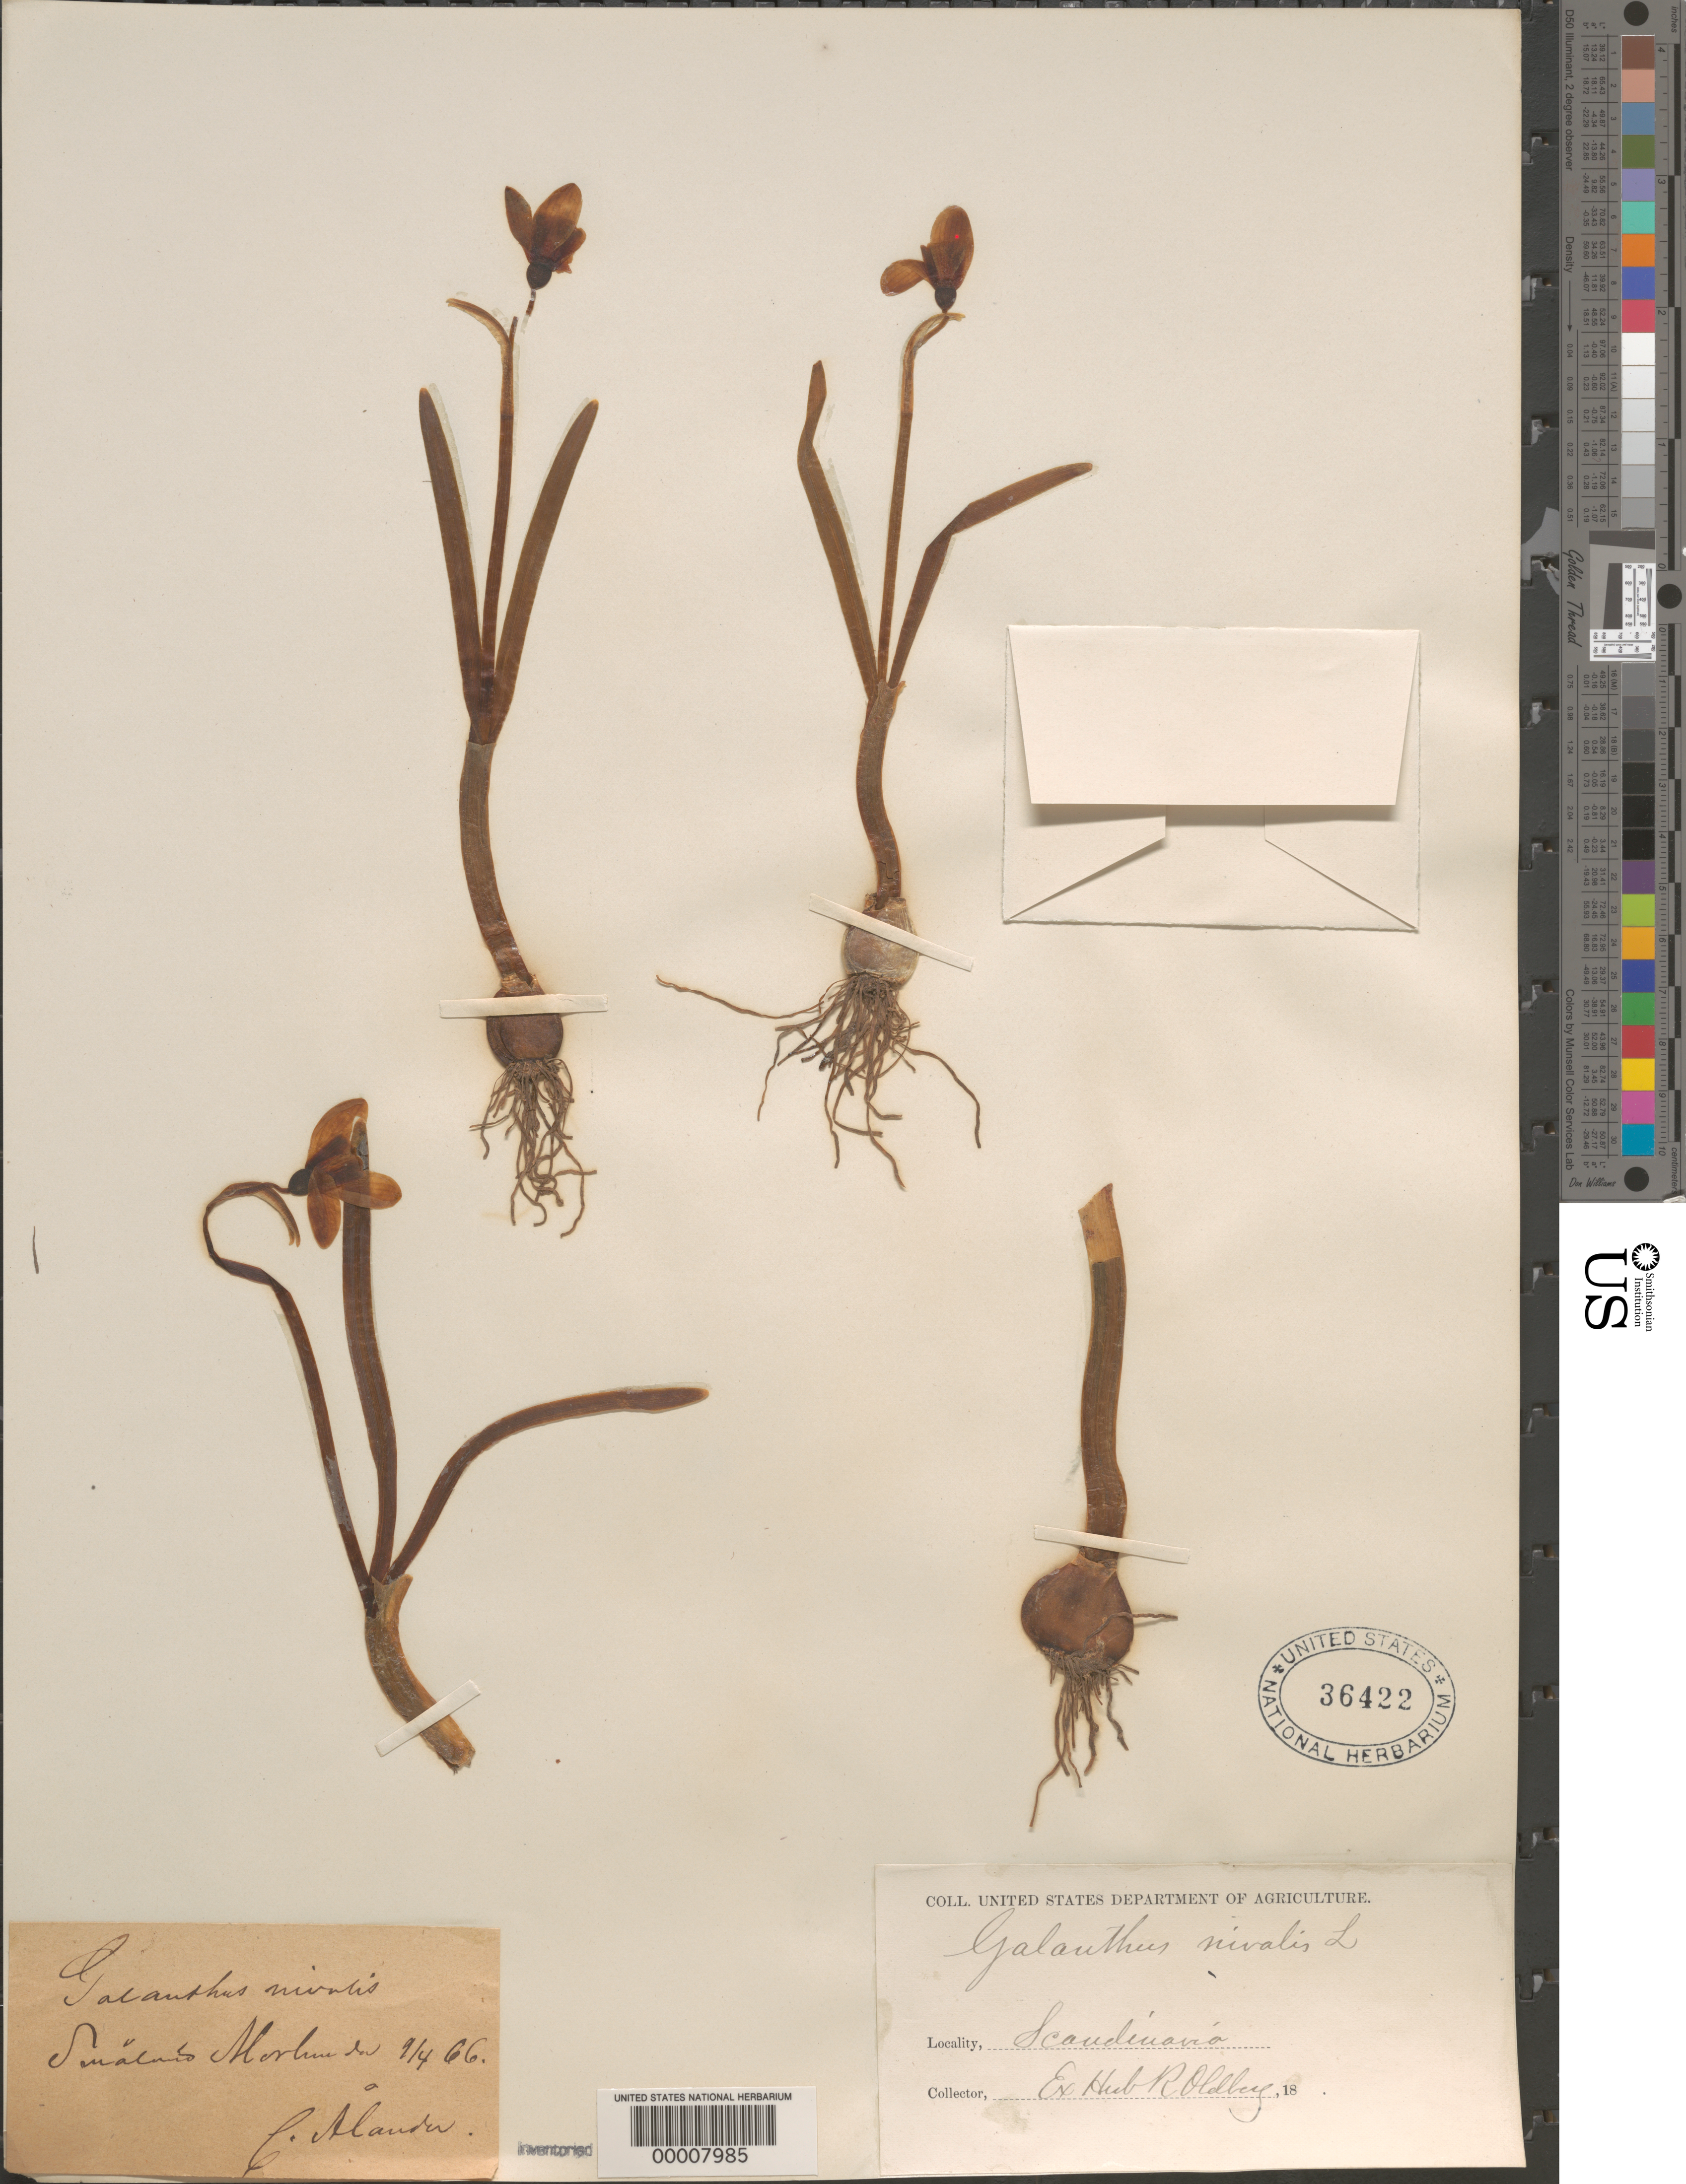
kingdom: Plantae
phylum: Tracheophyta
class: Liliopsida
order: Asparagales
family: Amaryllidaceae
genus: Galanthus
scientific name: Galanthus nivalis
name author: L.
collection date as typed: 09 Apr 1866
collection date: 1866-04-09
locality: Scandinavia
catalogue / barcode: US 36422